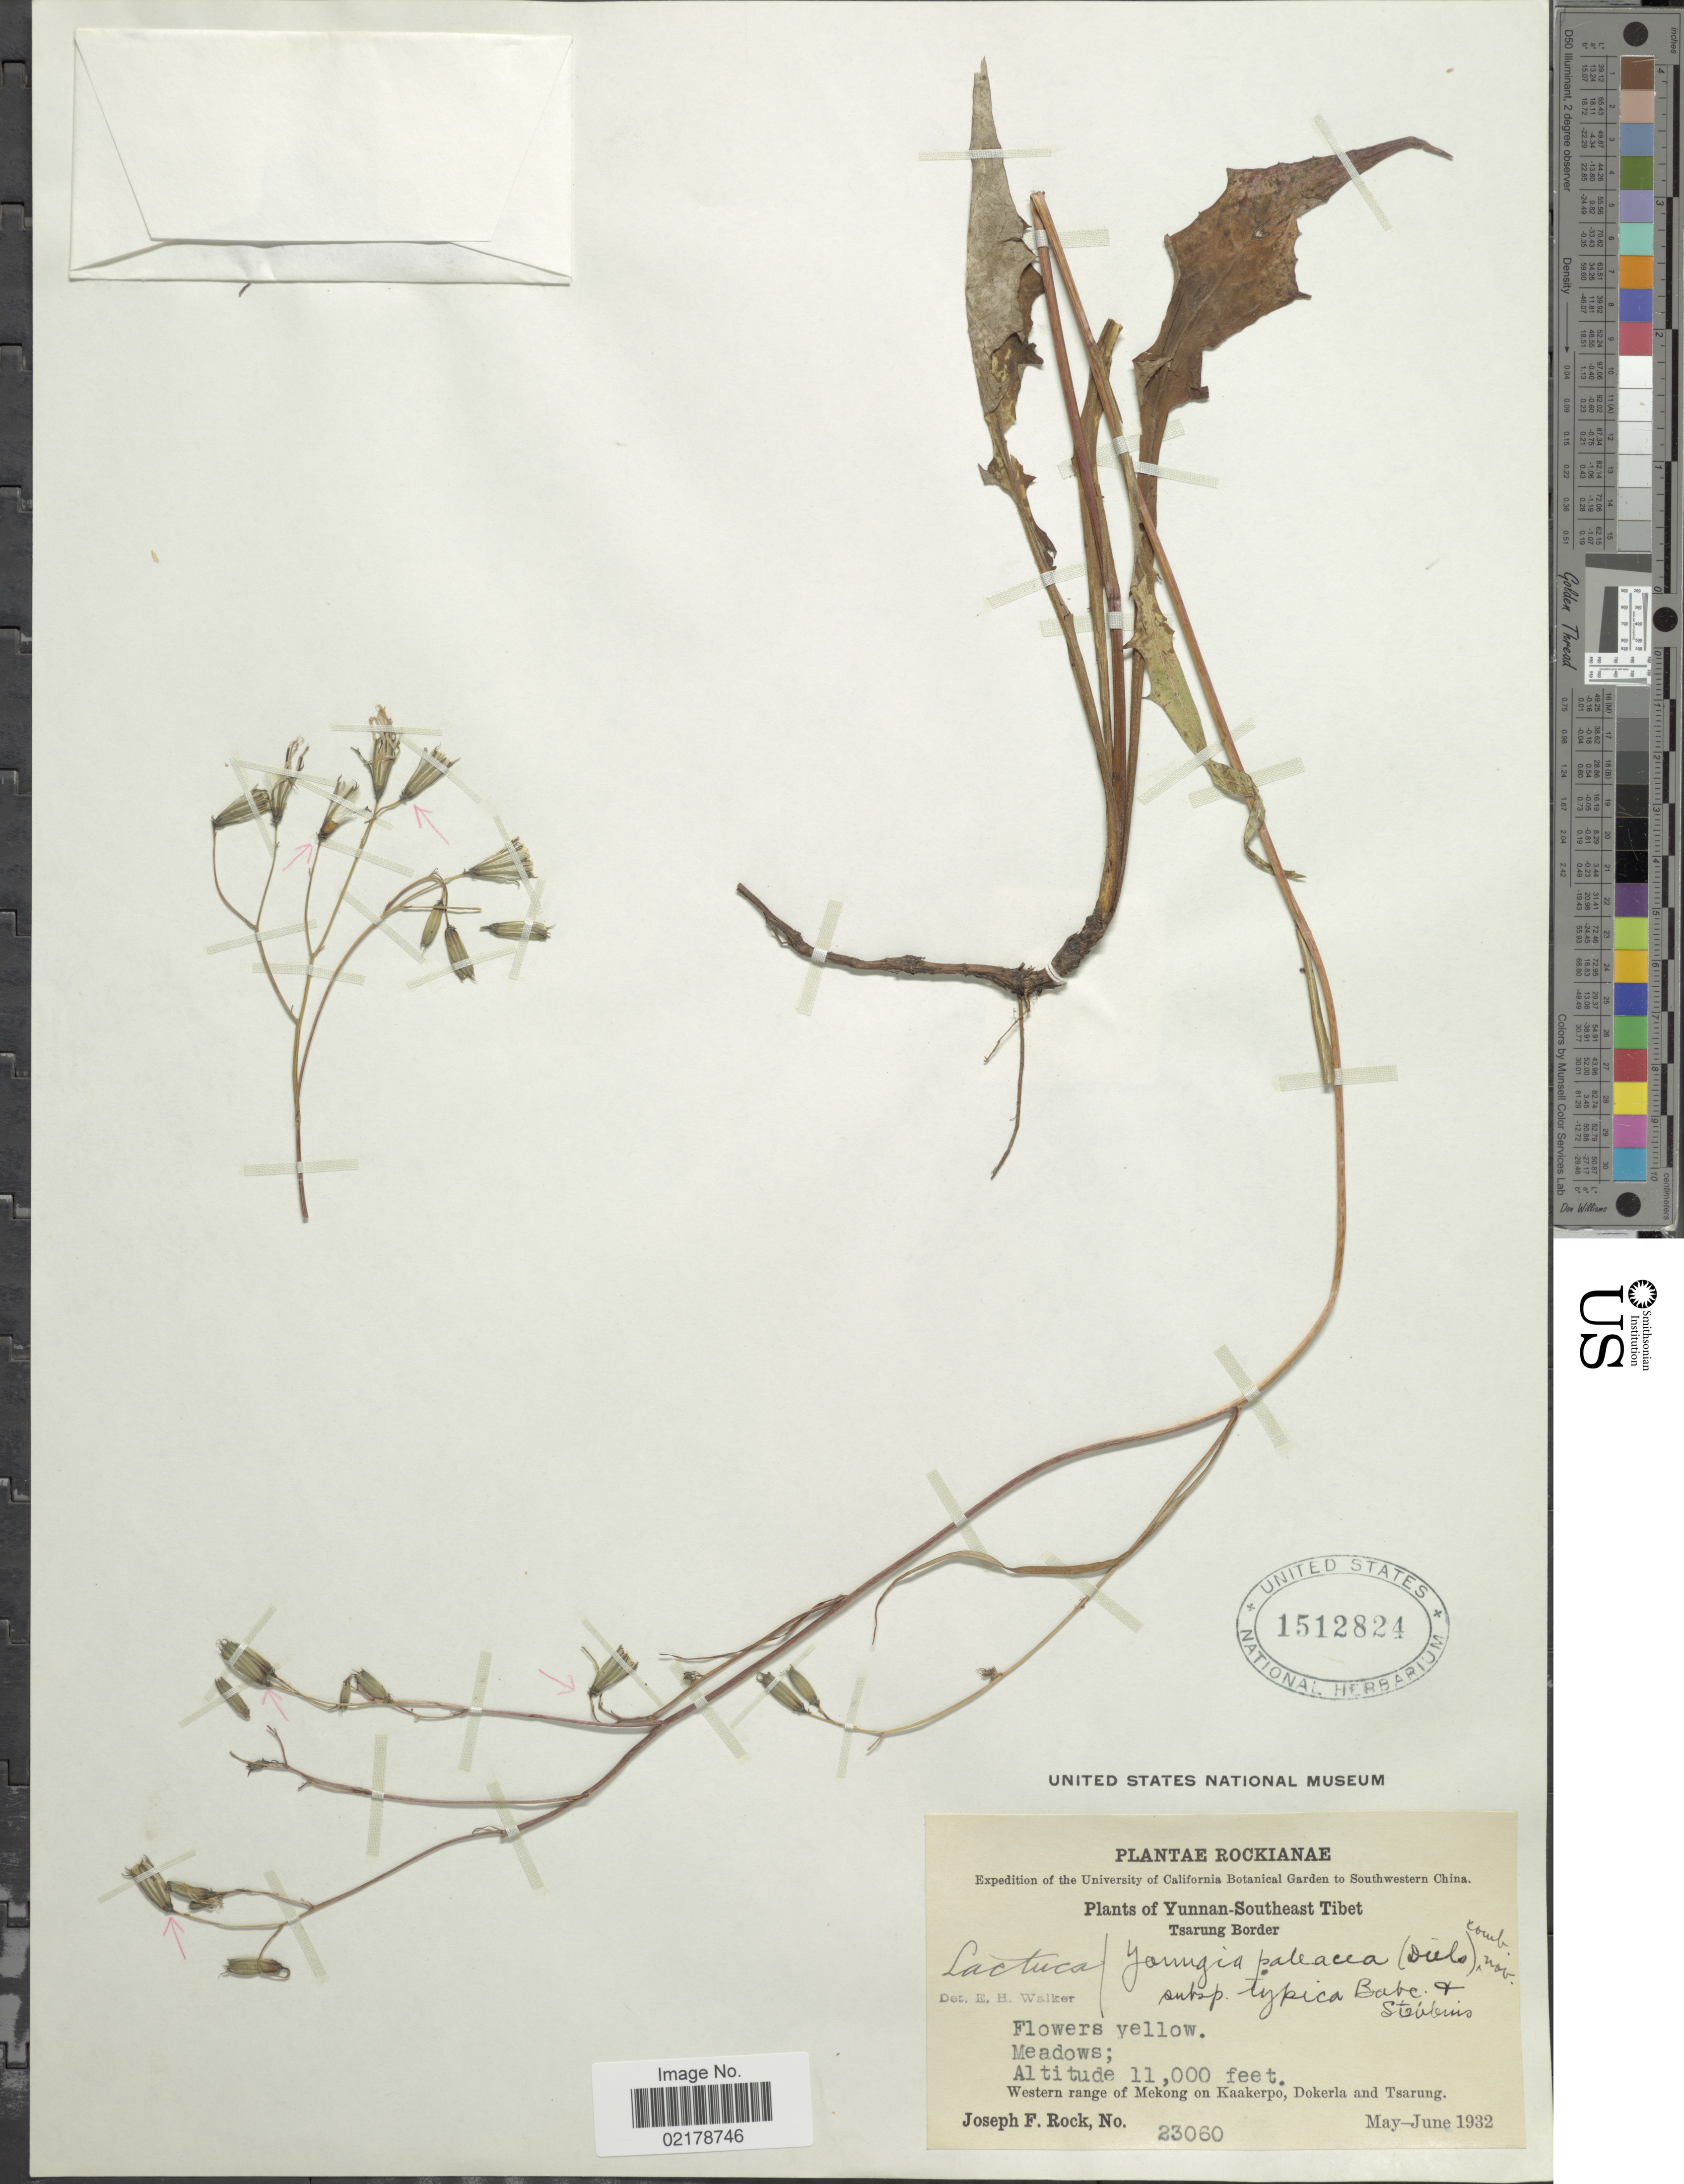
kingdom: Plantae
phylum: Tracheophyta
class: Magnoliopsida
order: Asterales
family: Asteraceae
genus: Youngia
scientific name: Youngia paleacea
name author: (Diels) Babc. & Stebbins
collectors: J. F. Rock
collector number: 23060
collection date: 1932-05/1932-06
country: China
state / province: Yunnan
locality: Rockianae. Yunnan-Southeast Tibet. Tsarung Border. Western range of Mekong on Kaakerpo, Dokerla and Tsarung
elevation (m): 3353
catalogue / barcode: US 1512824